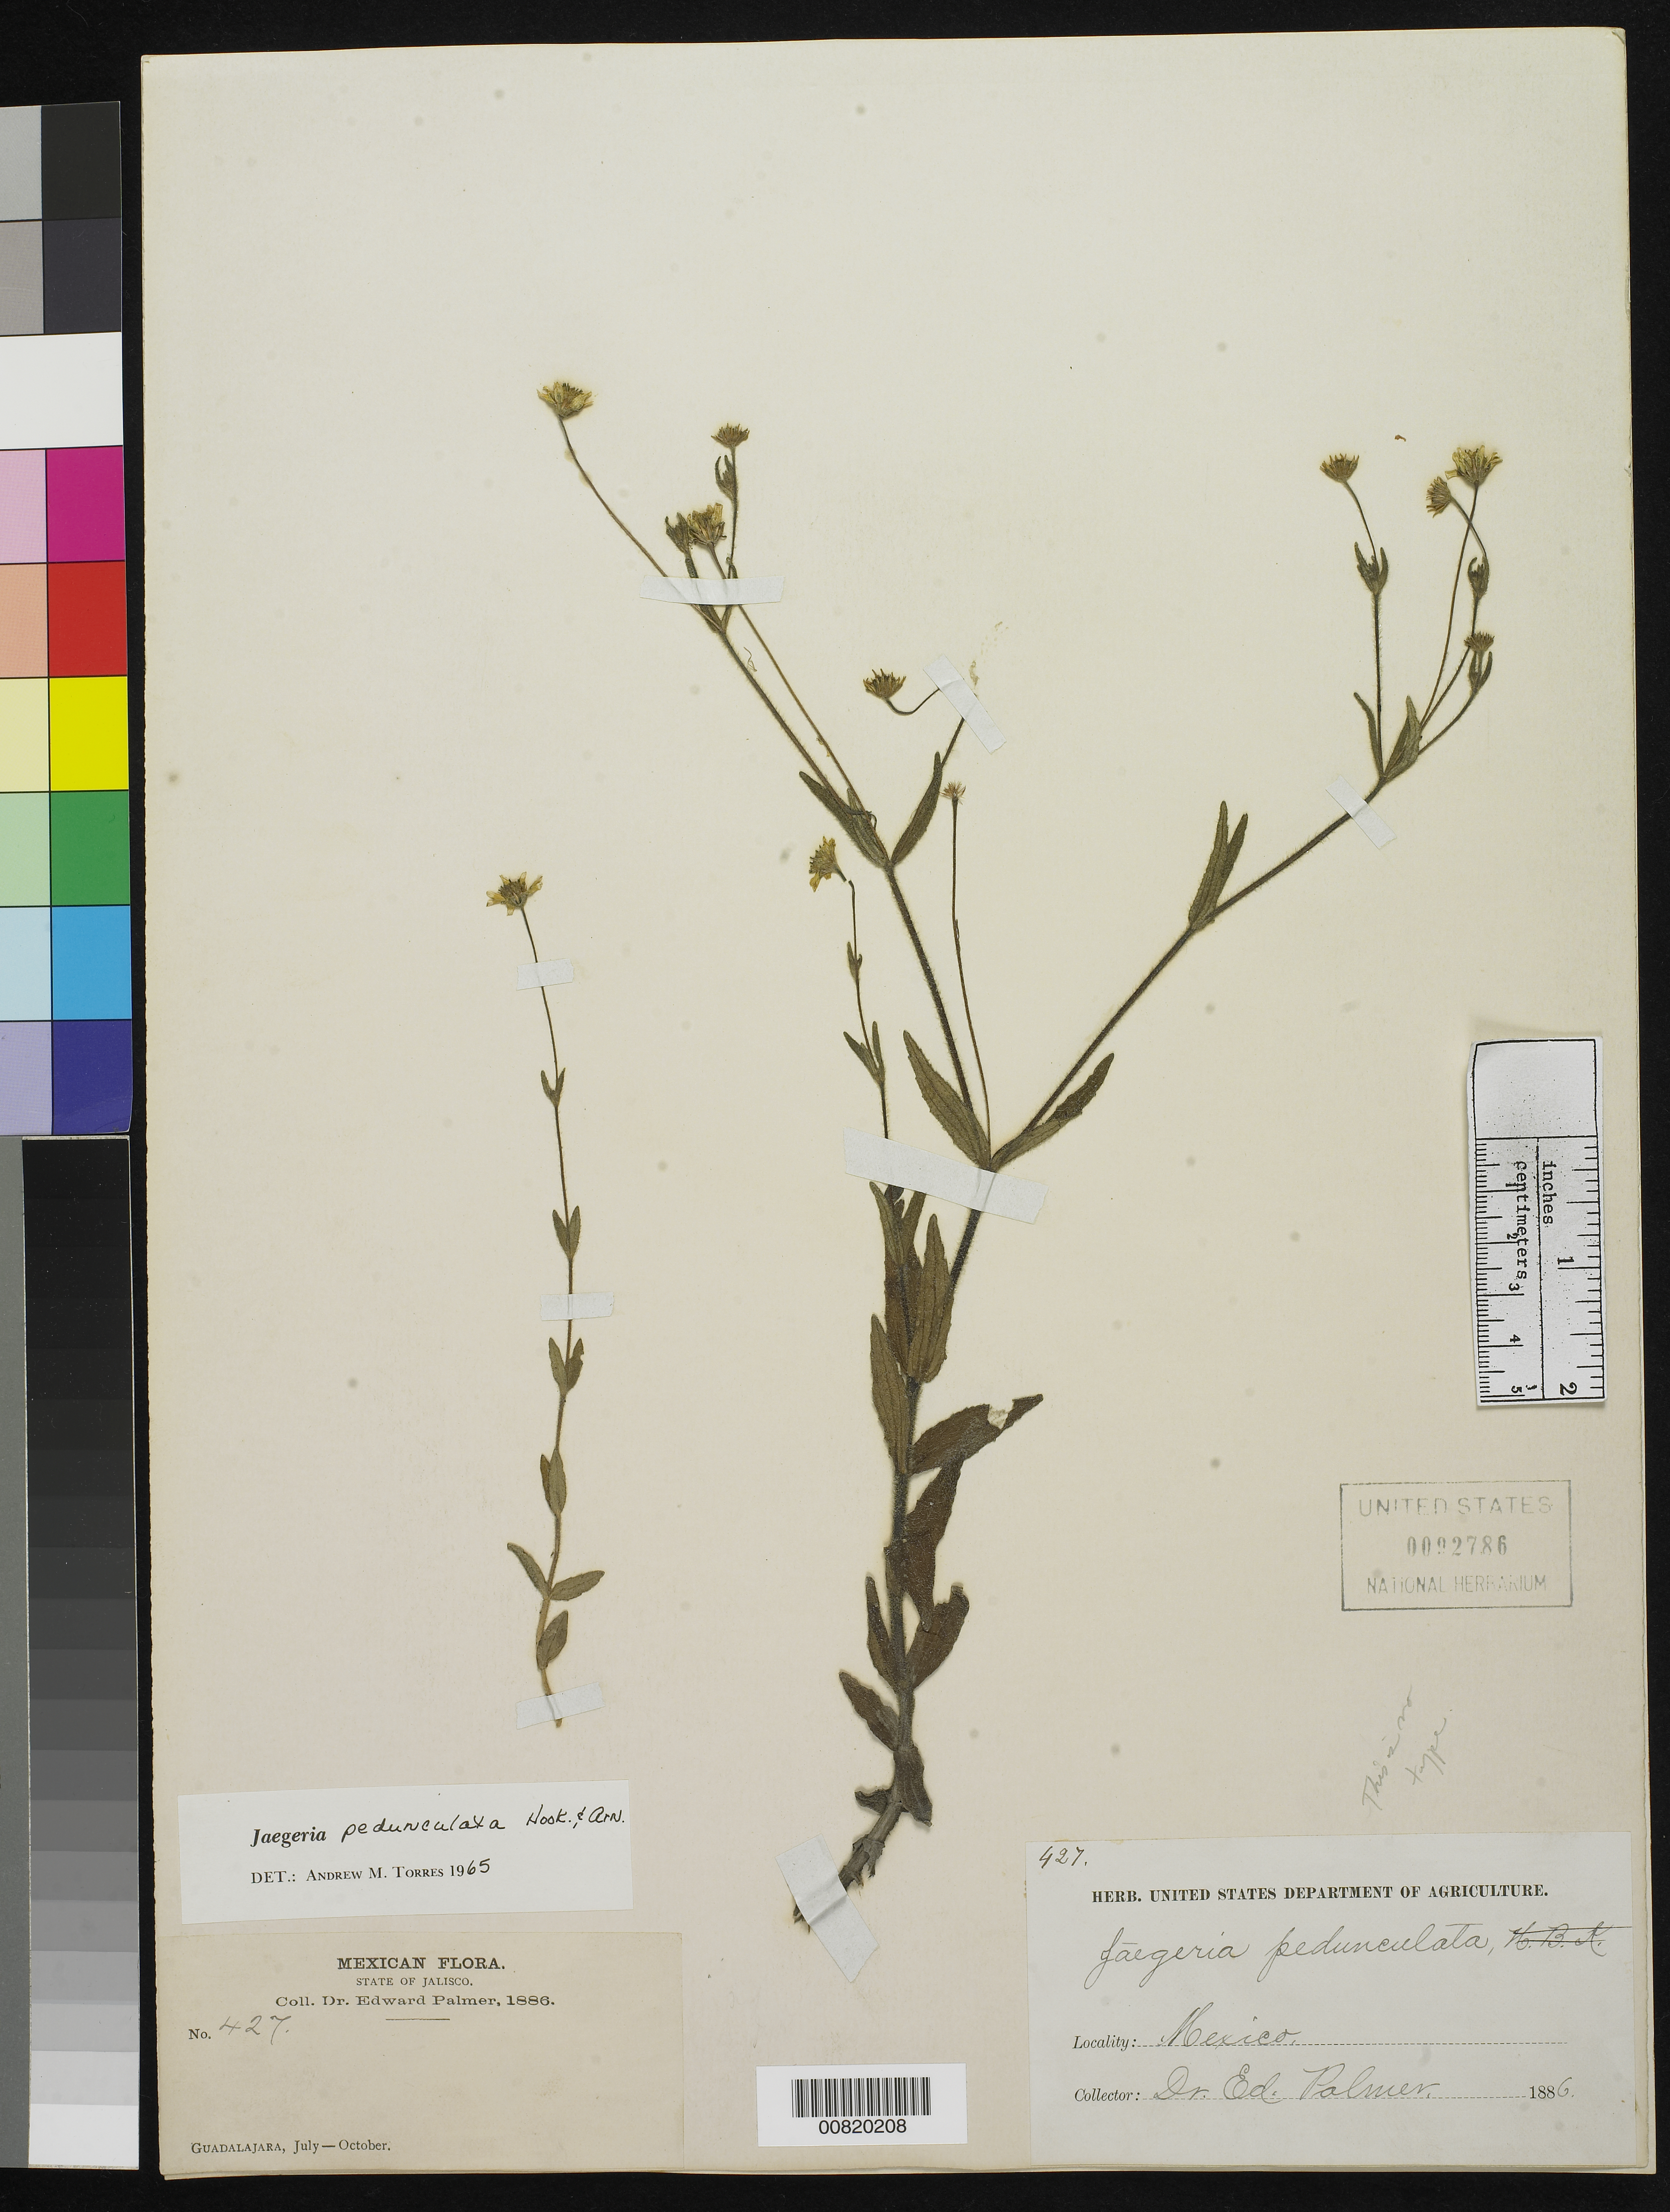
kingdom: Plantae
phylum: Tracheophyta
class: Magnoliopsida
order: Asterales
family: Asteraceae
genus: Jaegeria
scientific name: Jaegeria pendunculata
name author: Hook. & Arn.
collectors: E. Palmer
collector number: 427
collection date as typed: Jul 1886 to -- Oct 1886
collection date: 1886-07/1886-10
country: Mexico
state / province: Jalisco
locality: Guadalajara, Jalisco.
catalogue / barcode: US 92786